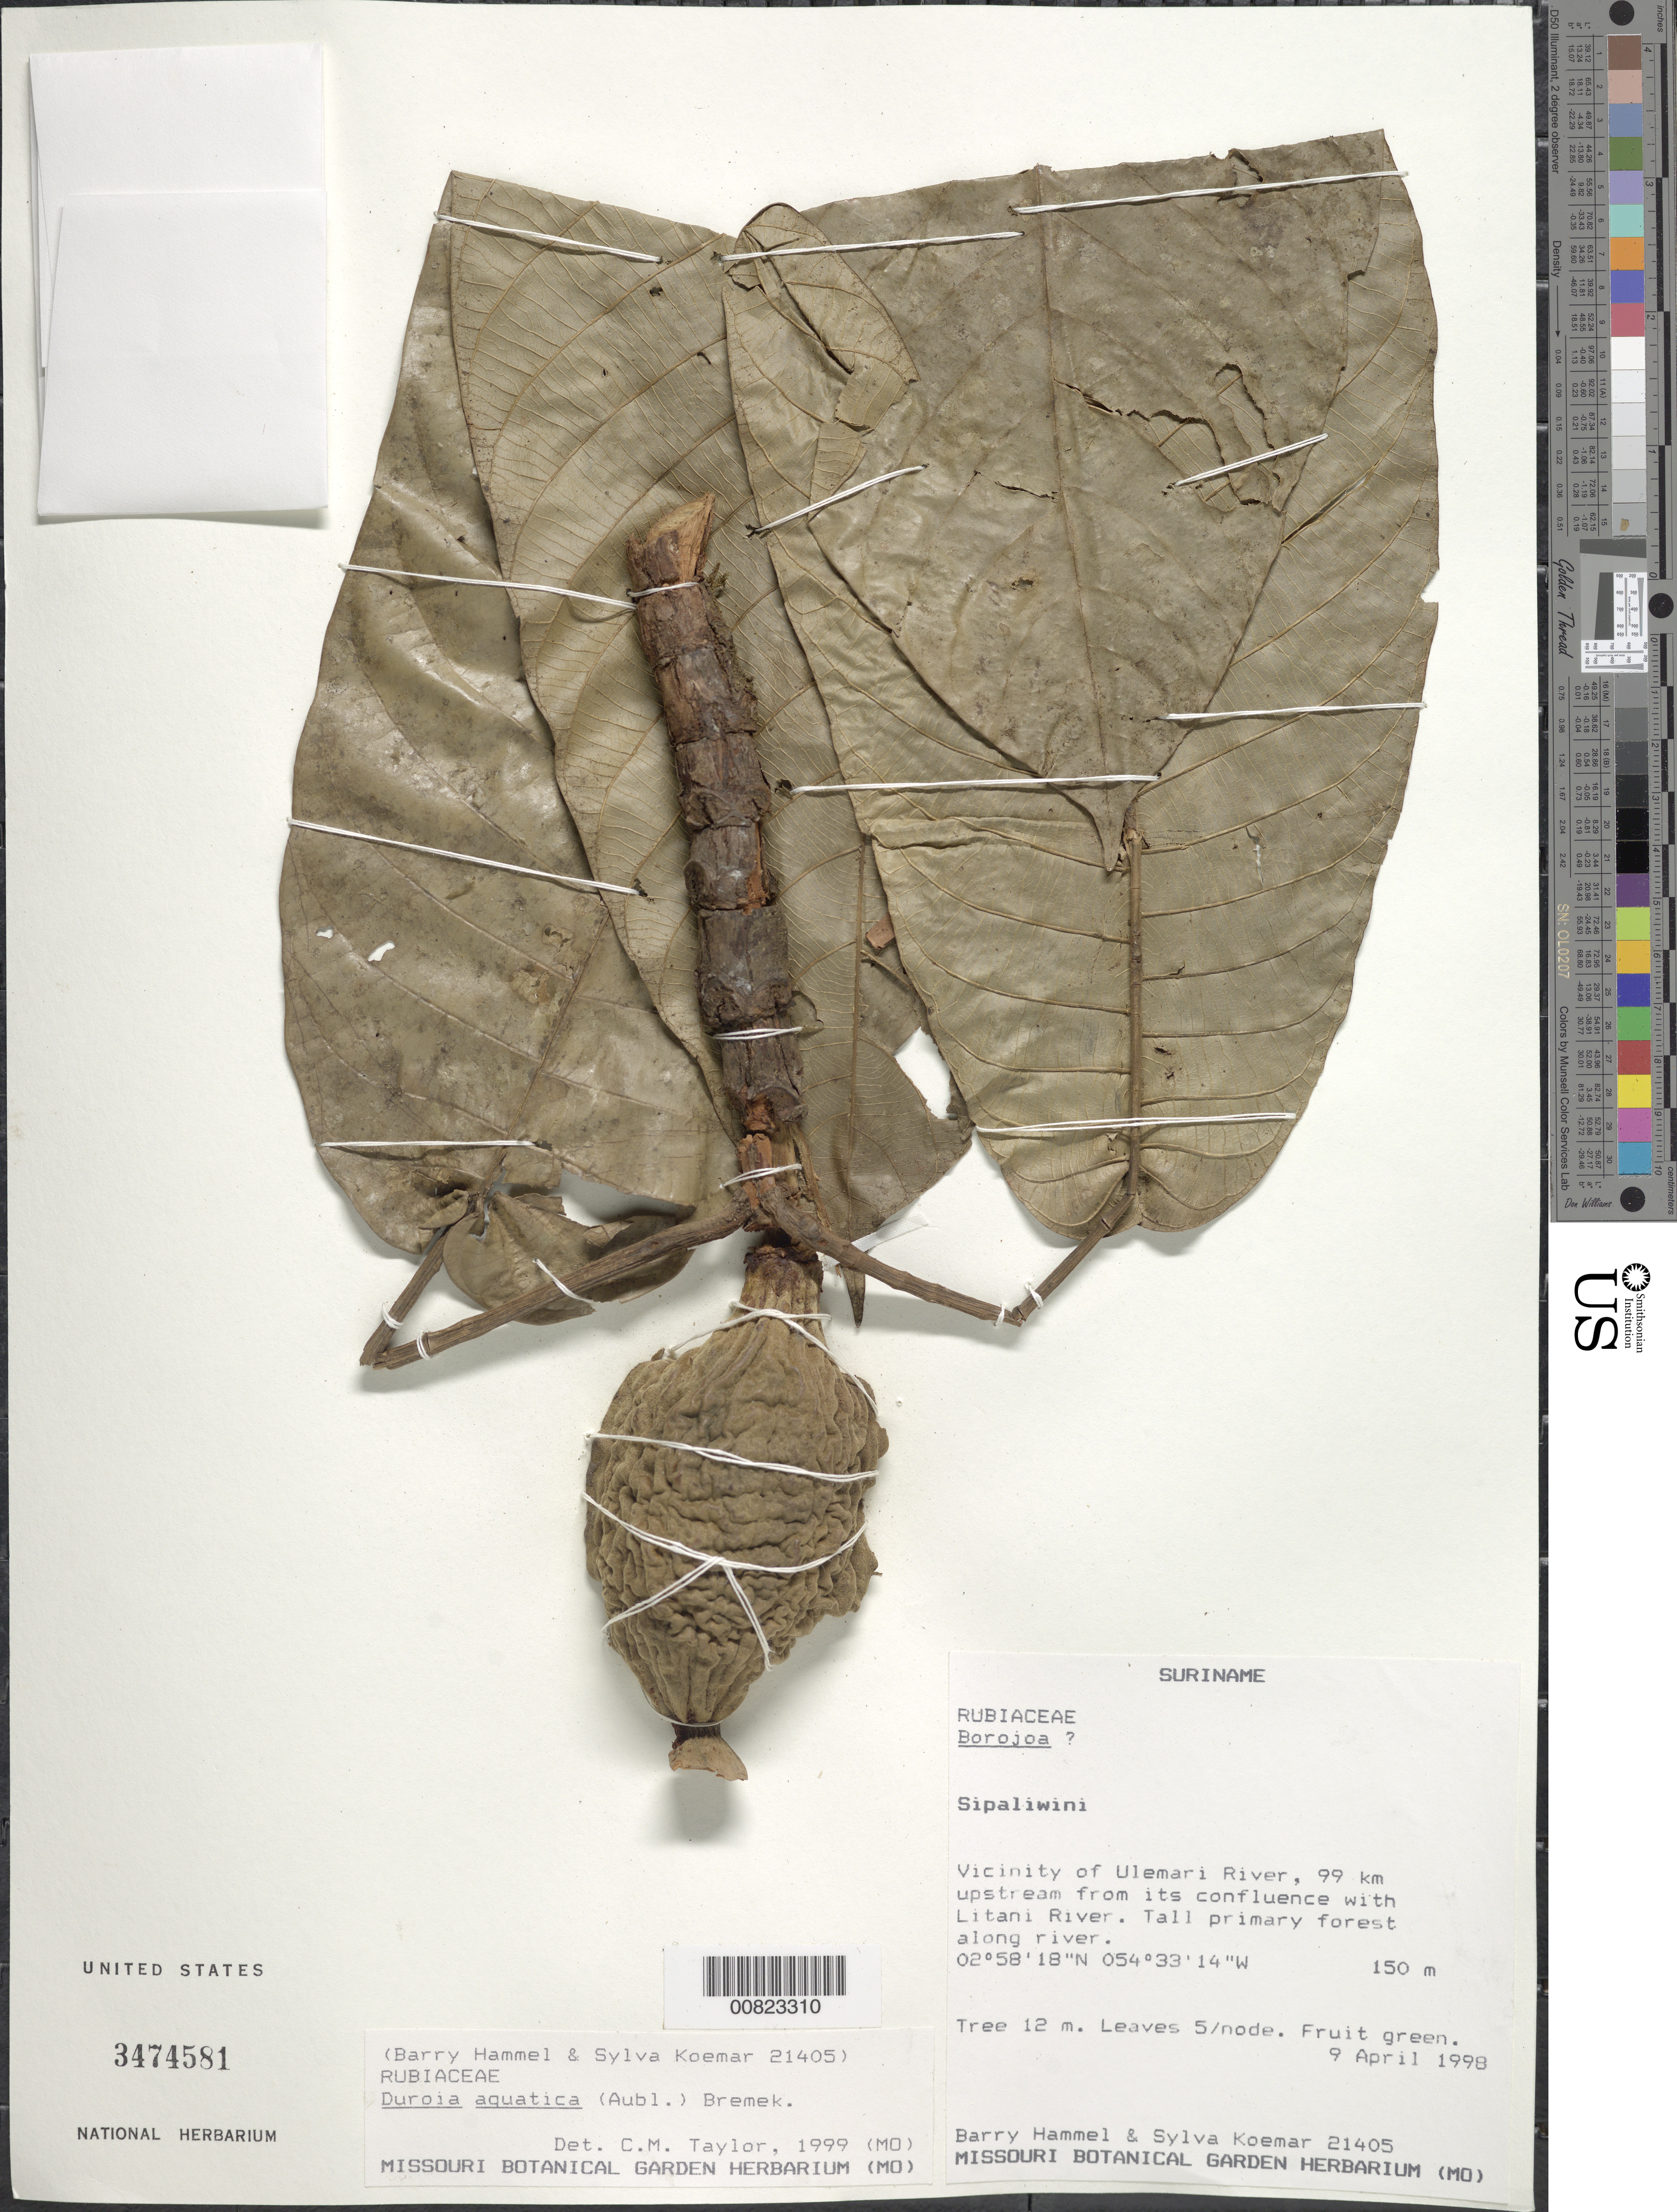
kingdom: Plantae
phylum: Tracheophyta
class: Magnoliopsida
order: Gentianales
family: Rubiaceae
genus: Duroia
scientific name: Duroia aquatica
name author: (Aubl.) Bremek.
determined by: Taylor, Charlotte M.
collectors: B. Hammel & S. Koemar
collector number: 21405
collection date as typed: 9-Apr-98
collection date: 1998-04-09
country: Suriname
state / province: Sipaliwini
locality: Ulemari R., 99 km upstream from confl. with Litani R.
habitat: Tall primary forest along river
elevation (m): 150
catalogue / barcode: US 3474581